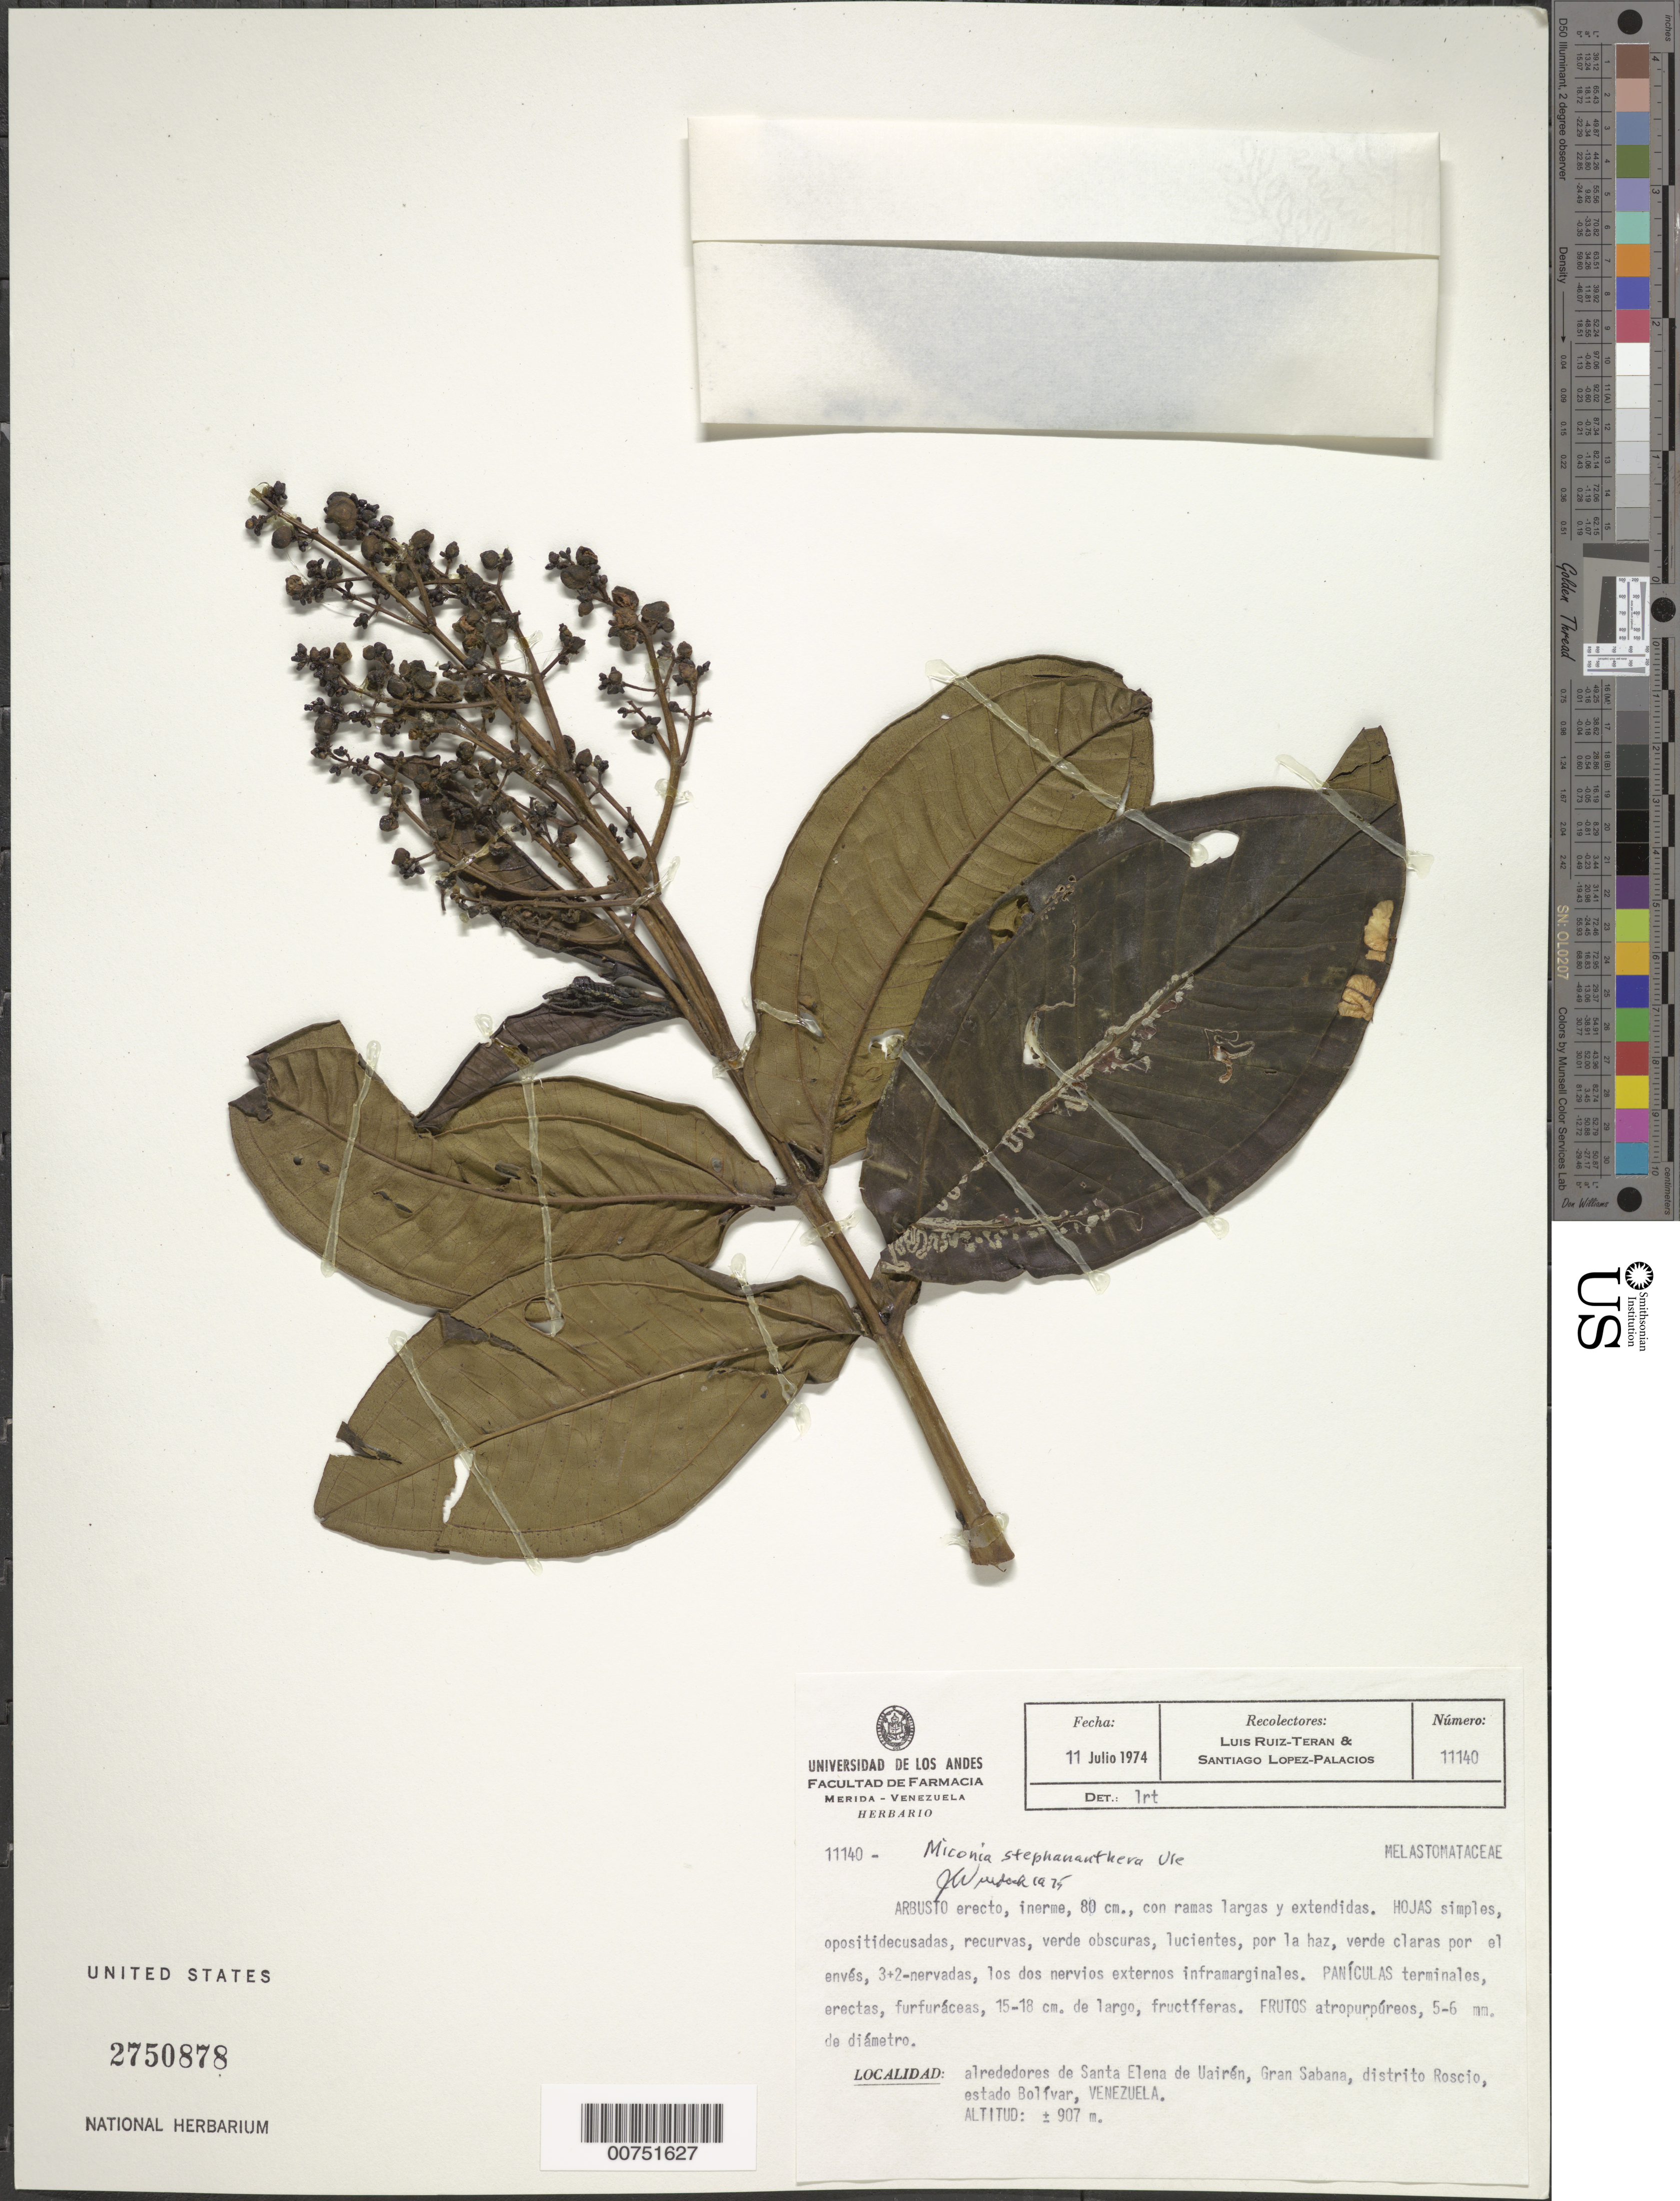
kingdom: Plantae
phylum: Tracheophyta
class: Magnoliopsida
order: Myrtales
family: Melastomataceae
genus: Miconia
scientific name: Miconia stephananthera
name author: Ule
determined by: Wurdack, John J., (US), US (UNITED STATES)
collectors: L. E. Ruíz-Terán & S. López-Palacios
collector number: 11140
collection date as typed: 11-Jul-74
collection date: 1974-07-11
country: Venezuela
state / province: Bolívar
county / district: Roscio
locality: Santa Elena de Uairen to El Pauji, Gran Sabana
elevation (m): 907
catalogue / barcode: US 2750878